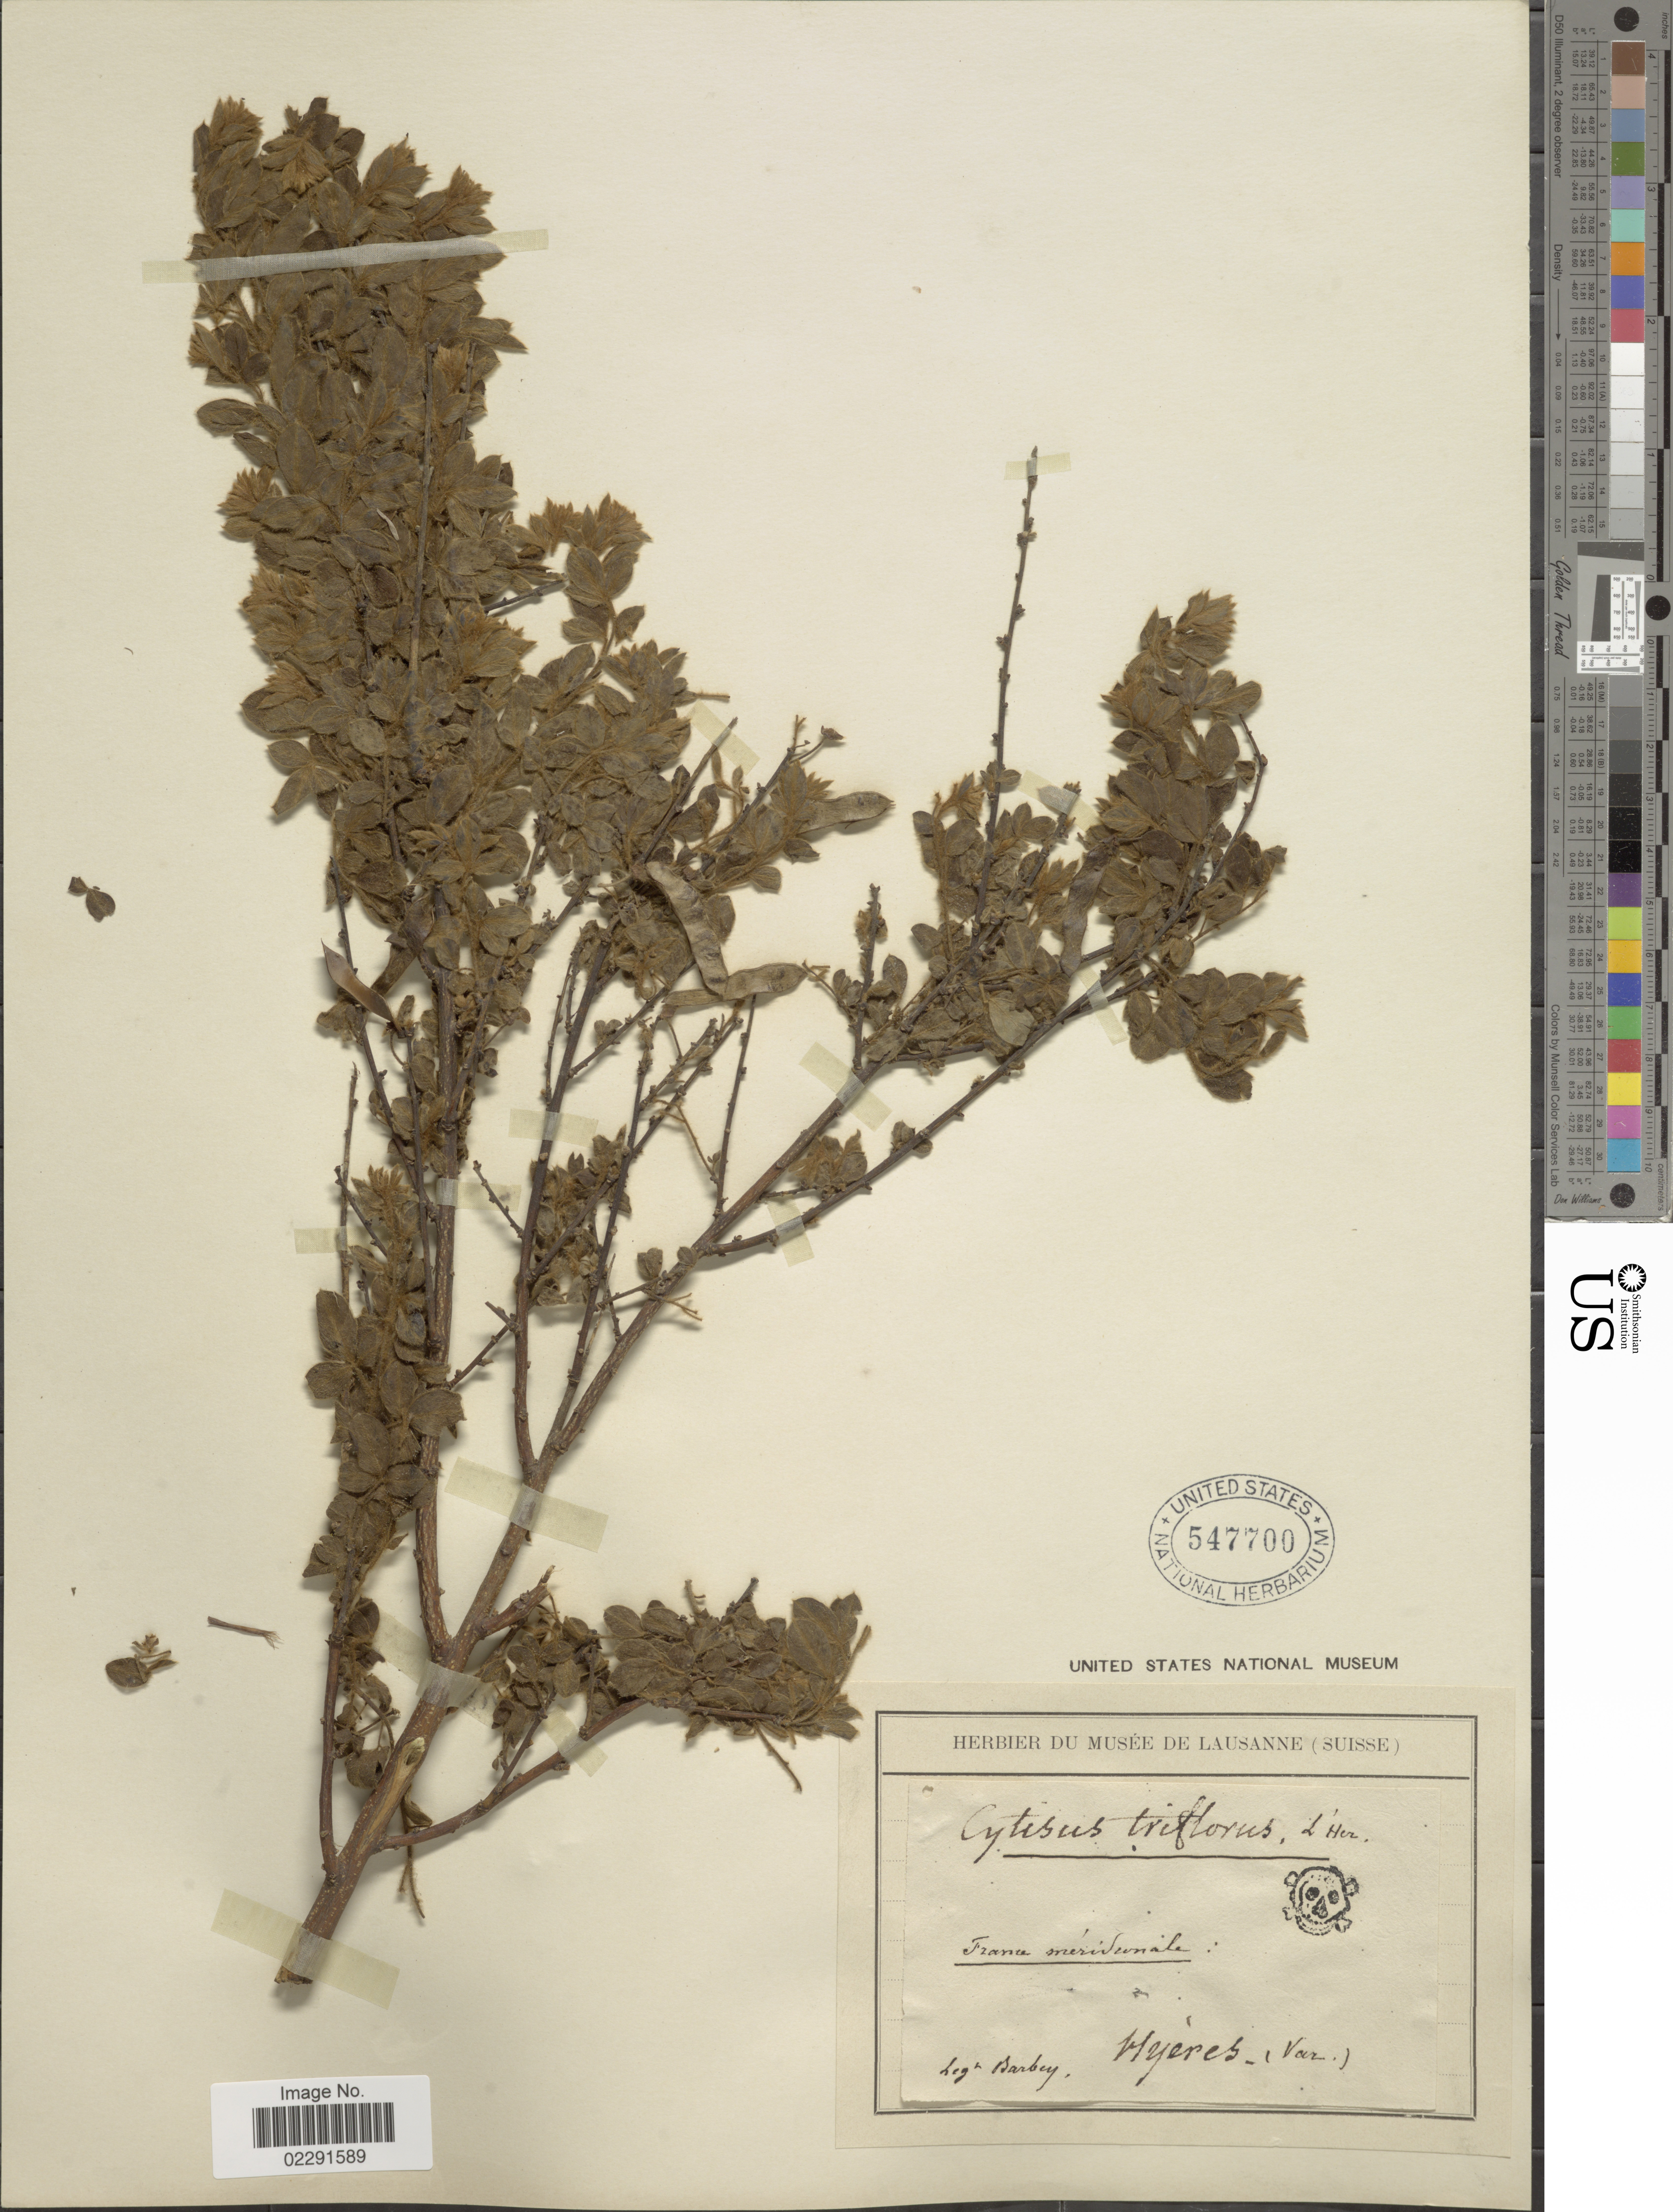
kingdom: Plantae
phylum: Tracheophyta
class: Magnoliopsida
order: Fabales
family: Fabaceae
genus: Cytisus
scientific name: Cytisus triflorus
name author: Lam.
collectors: Barbey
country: France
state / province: Provence-Alpes-Côte d'Azur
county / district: Var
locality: France meridionalis: Hyeres, (Var). [interpreted]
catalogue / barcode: US 547700